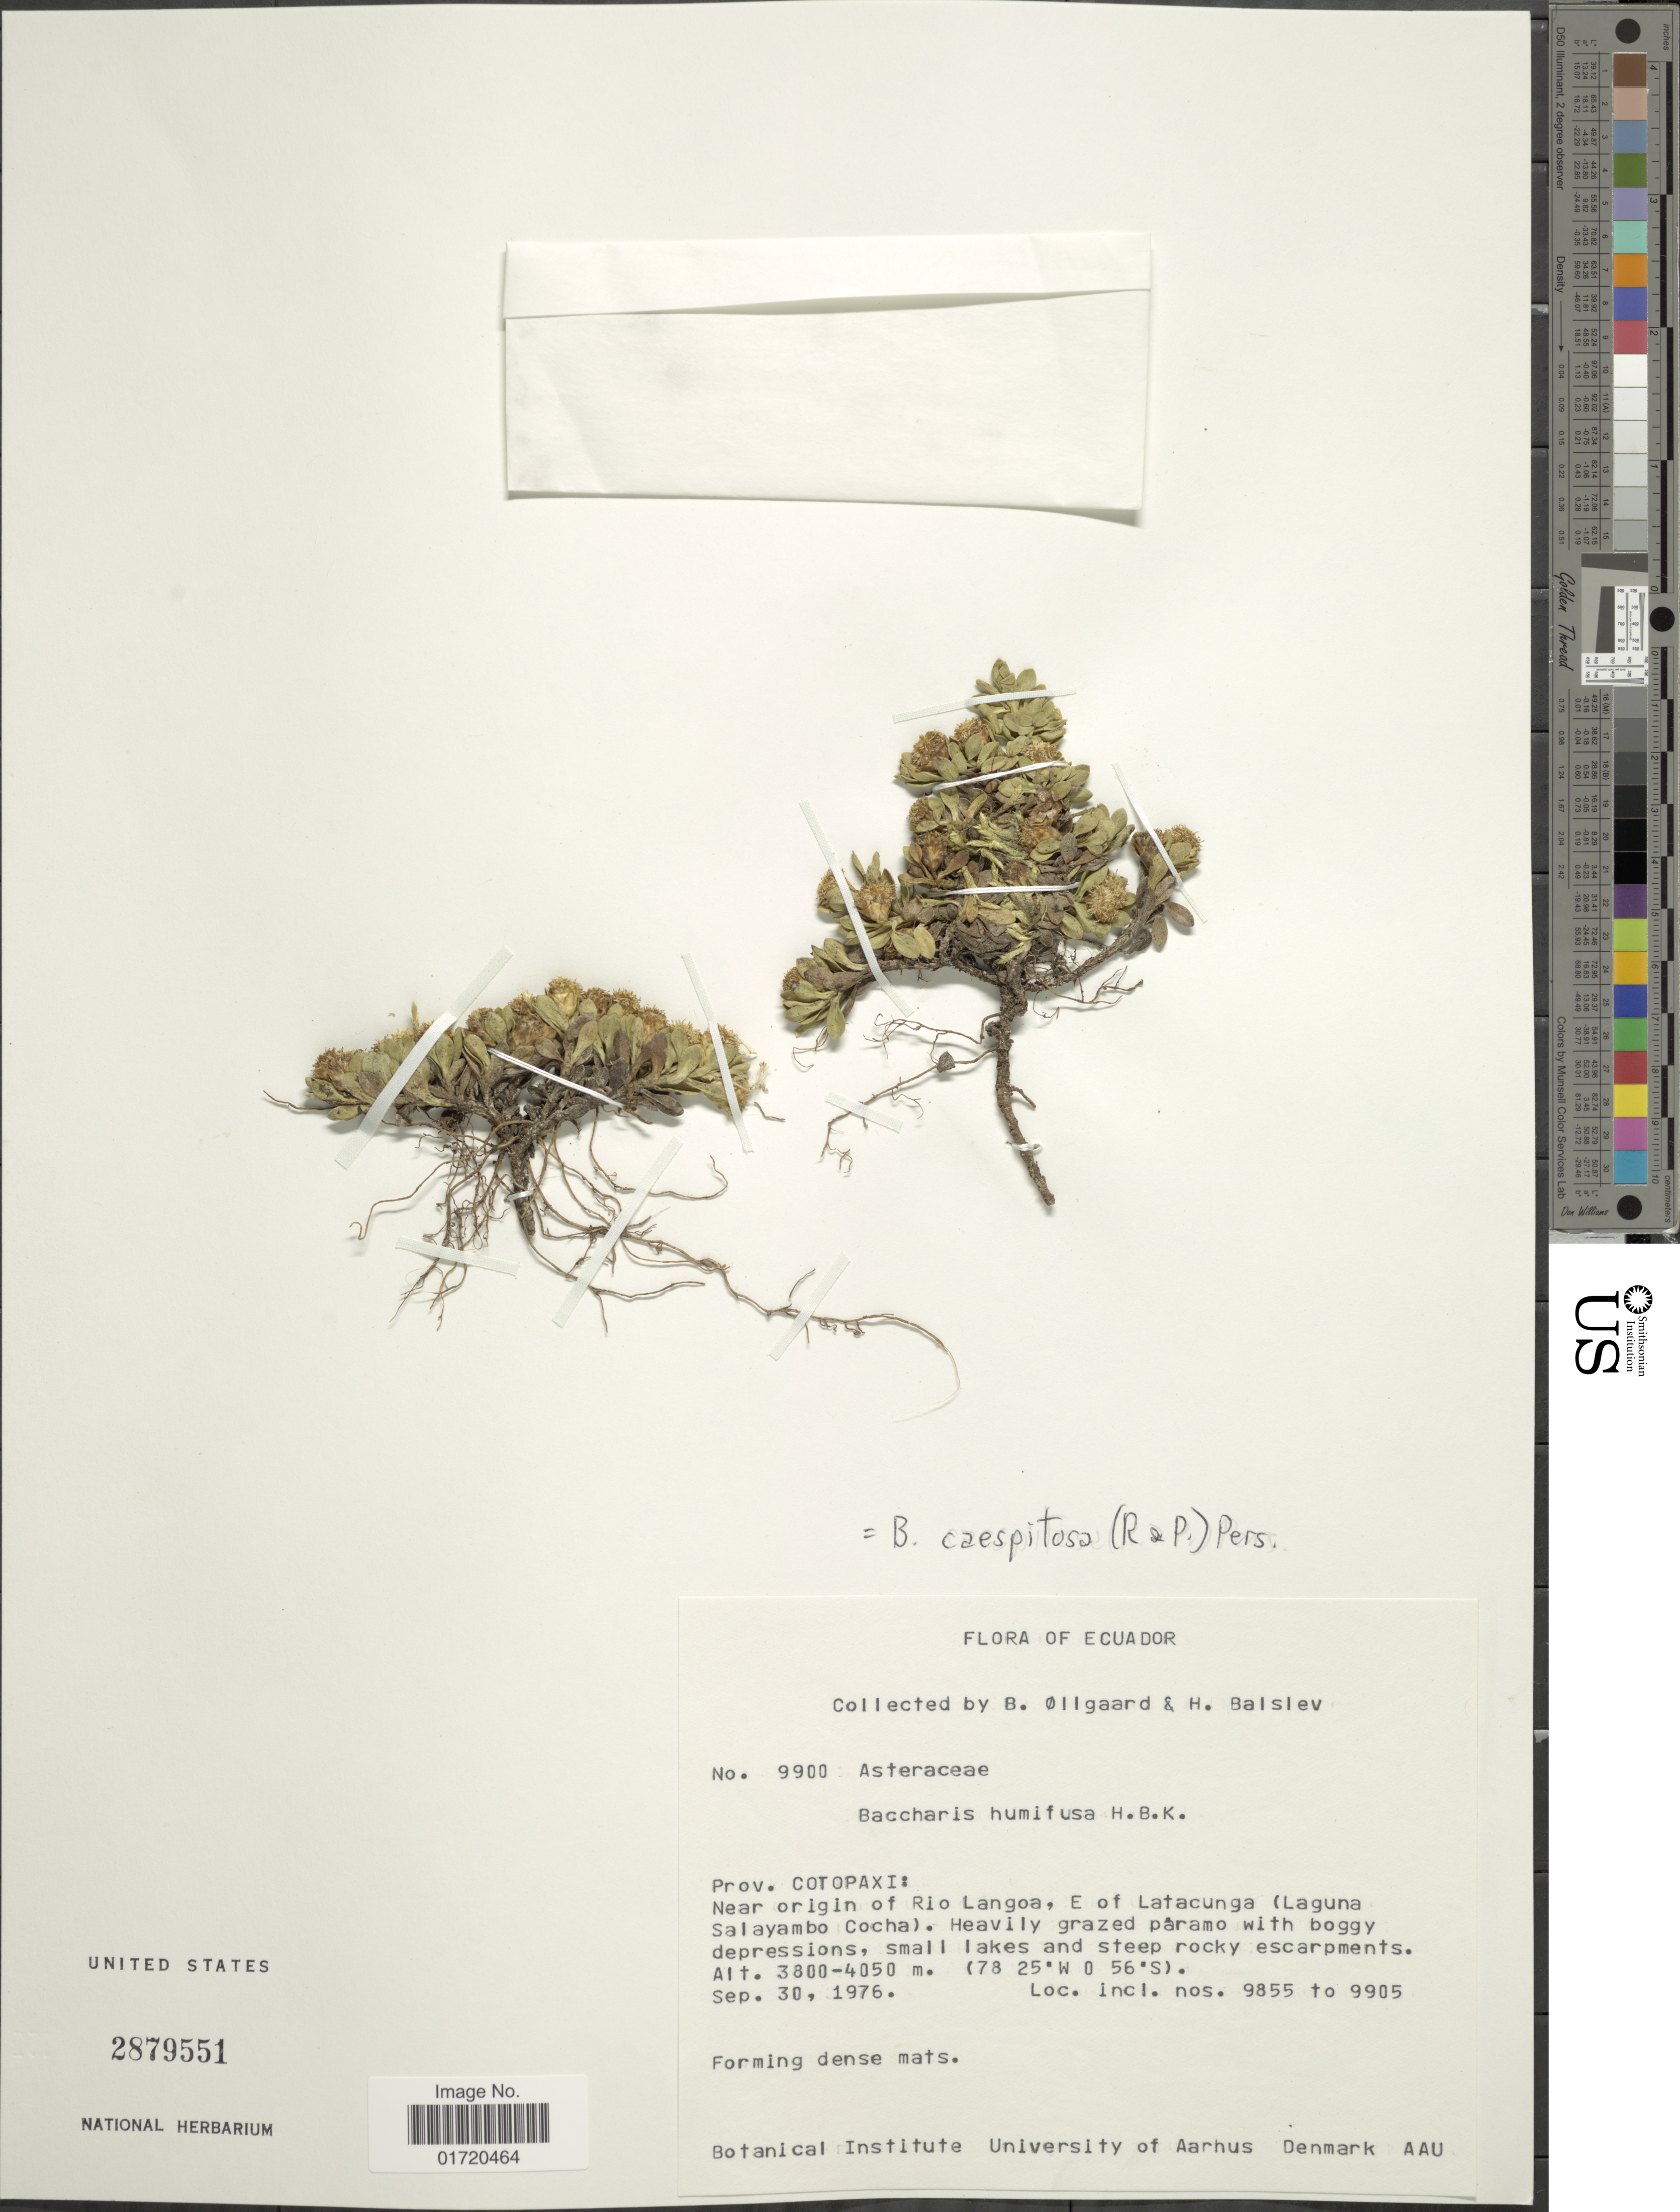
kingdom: Plantae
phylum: Tracheophyta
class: Magnoliopsida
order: Asterales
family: Asteraceae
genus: Baccharis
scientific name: Baccharis caespitosa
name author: (Ruiz & Pav.) Pers.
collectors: B. Øllgaard & H. Balslev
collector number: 9900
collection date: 1976-09-30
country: Ecuador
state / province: Cotopaxi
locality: Near origin of Rio Lagoa, E of Latacunga (Laguna Salayambo Cocha).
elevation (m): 3800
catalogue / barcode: US 2879551